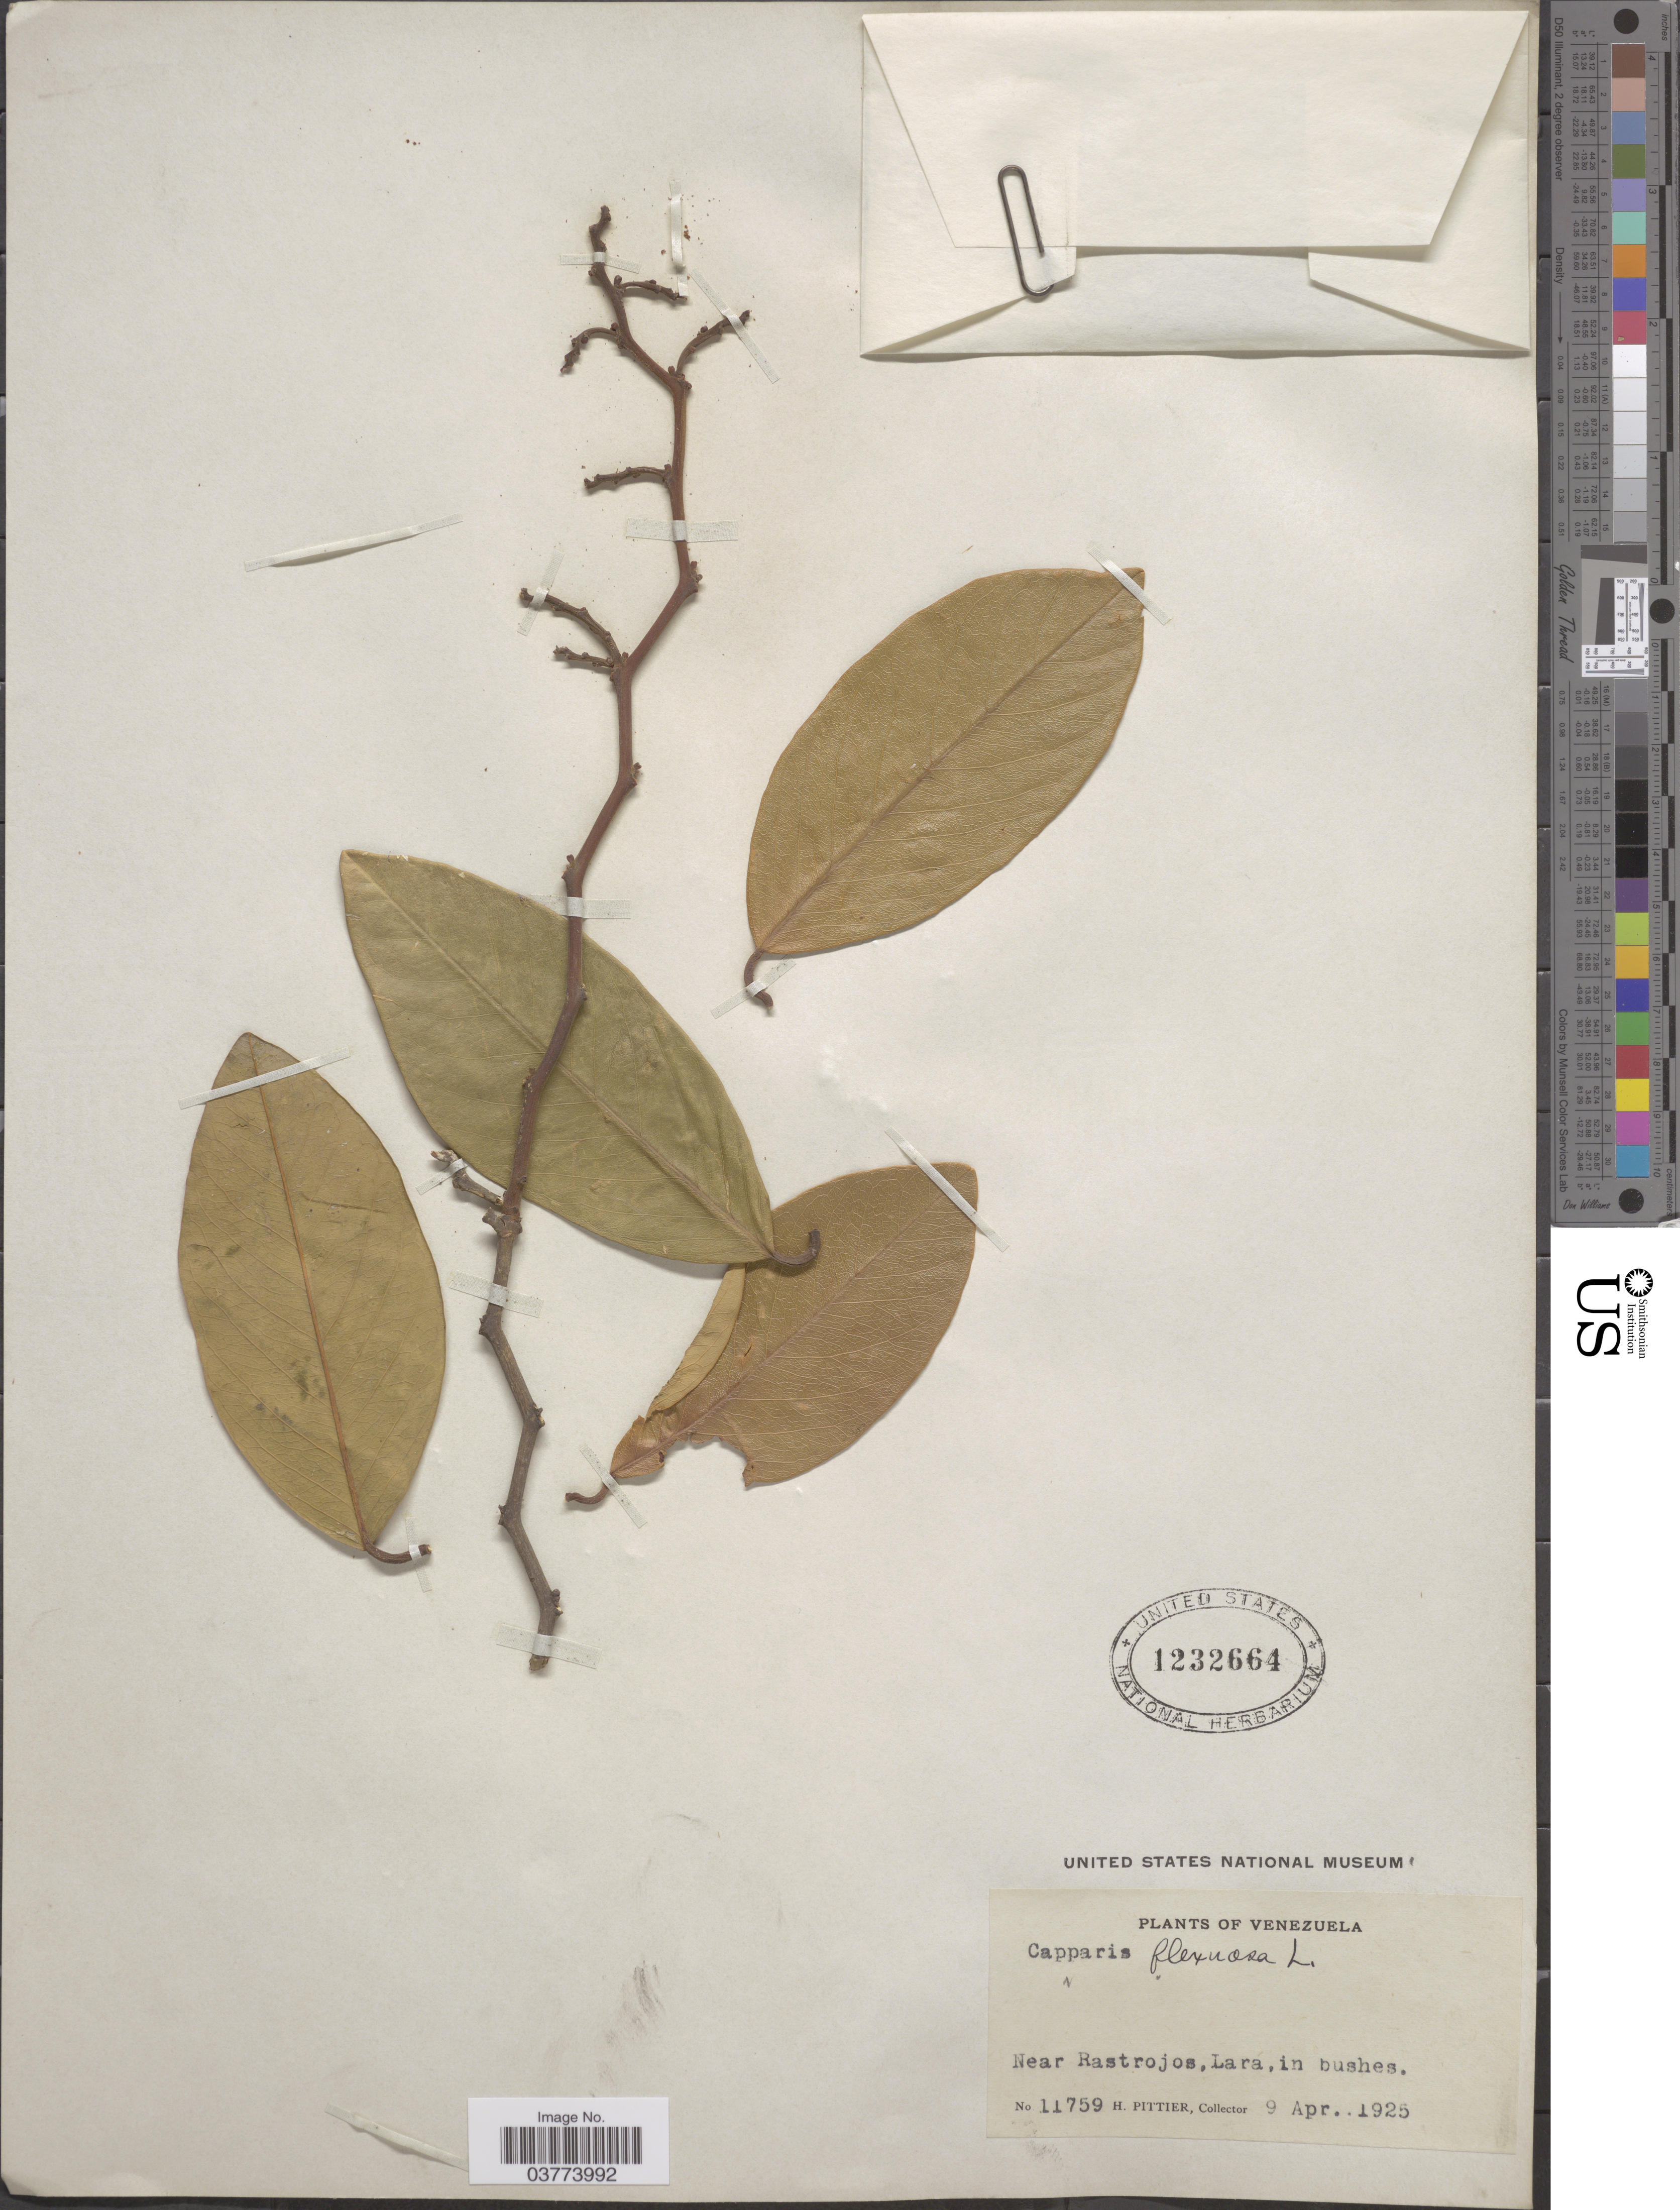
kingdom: Plantae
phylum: Tracheophyta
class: Magnoliopsida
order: Brassicales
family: Capparaceae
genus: Cynophalla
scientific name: Cynophalla polyantha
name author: (Triana & Planch.) Cornejo & Iltis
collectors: H. F. Pittier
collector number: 11759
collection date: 1925-04-09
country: Venezuela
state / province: Lara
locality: Near Rastrojos.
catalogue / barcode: US 1232664